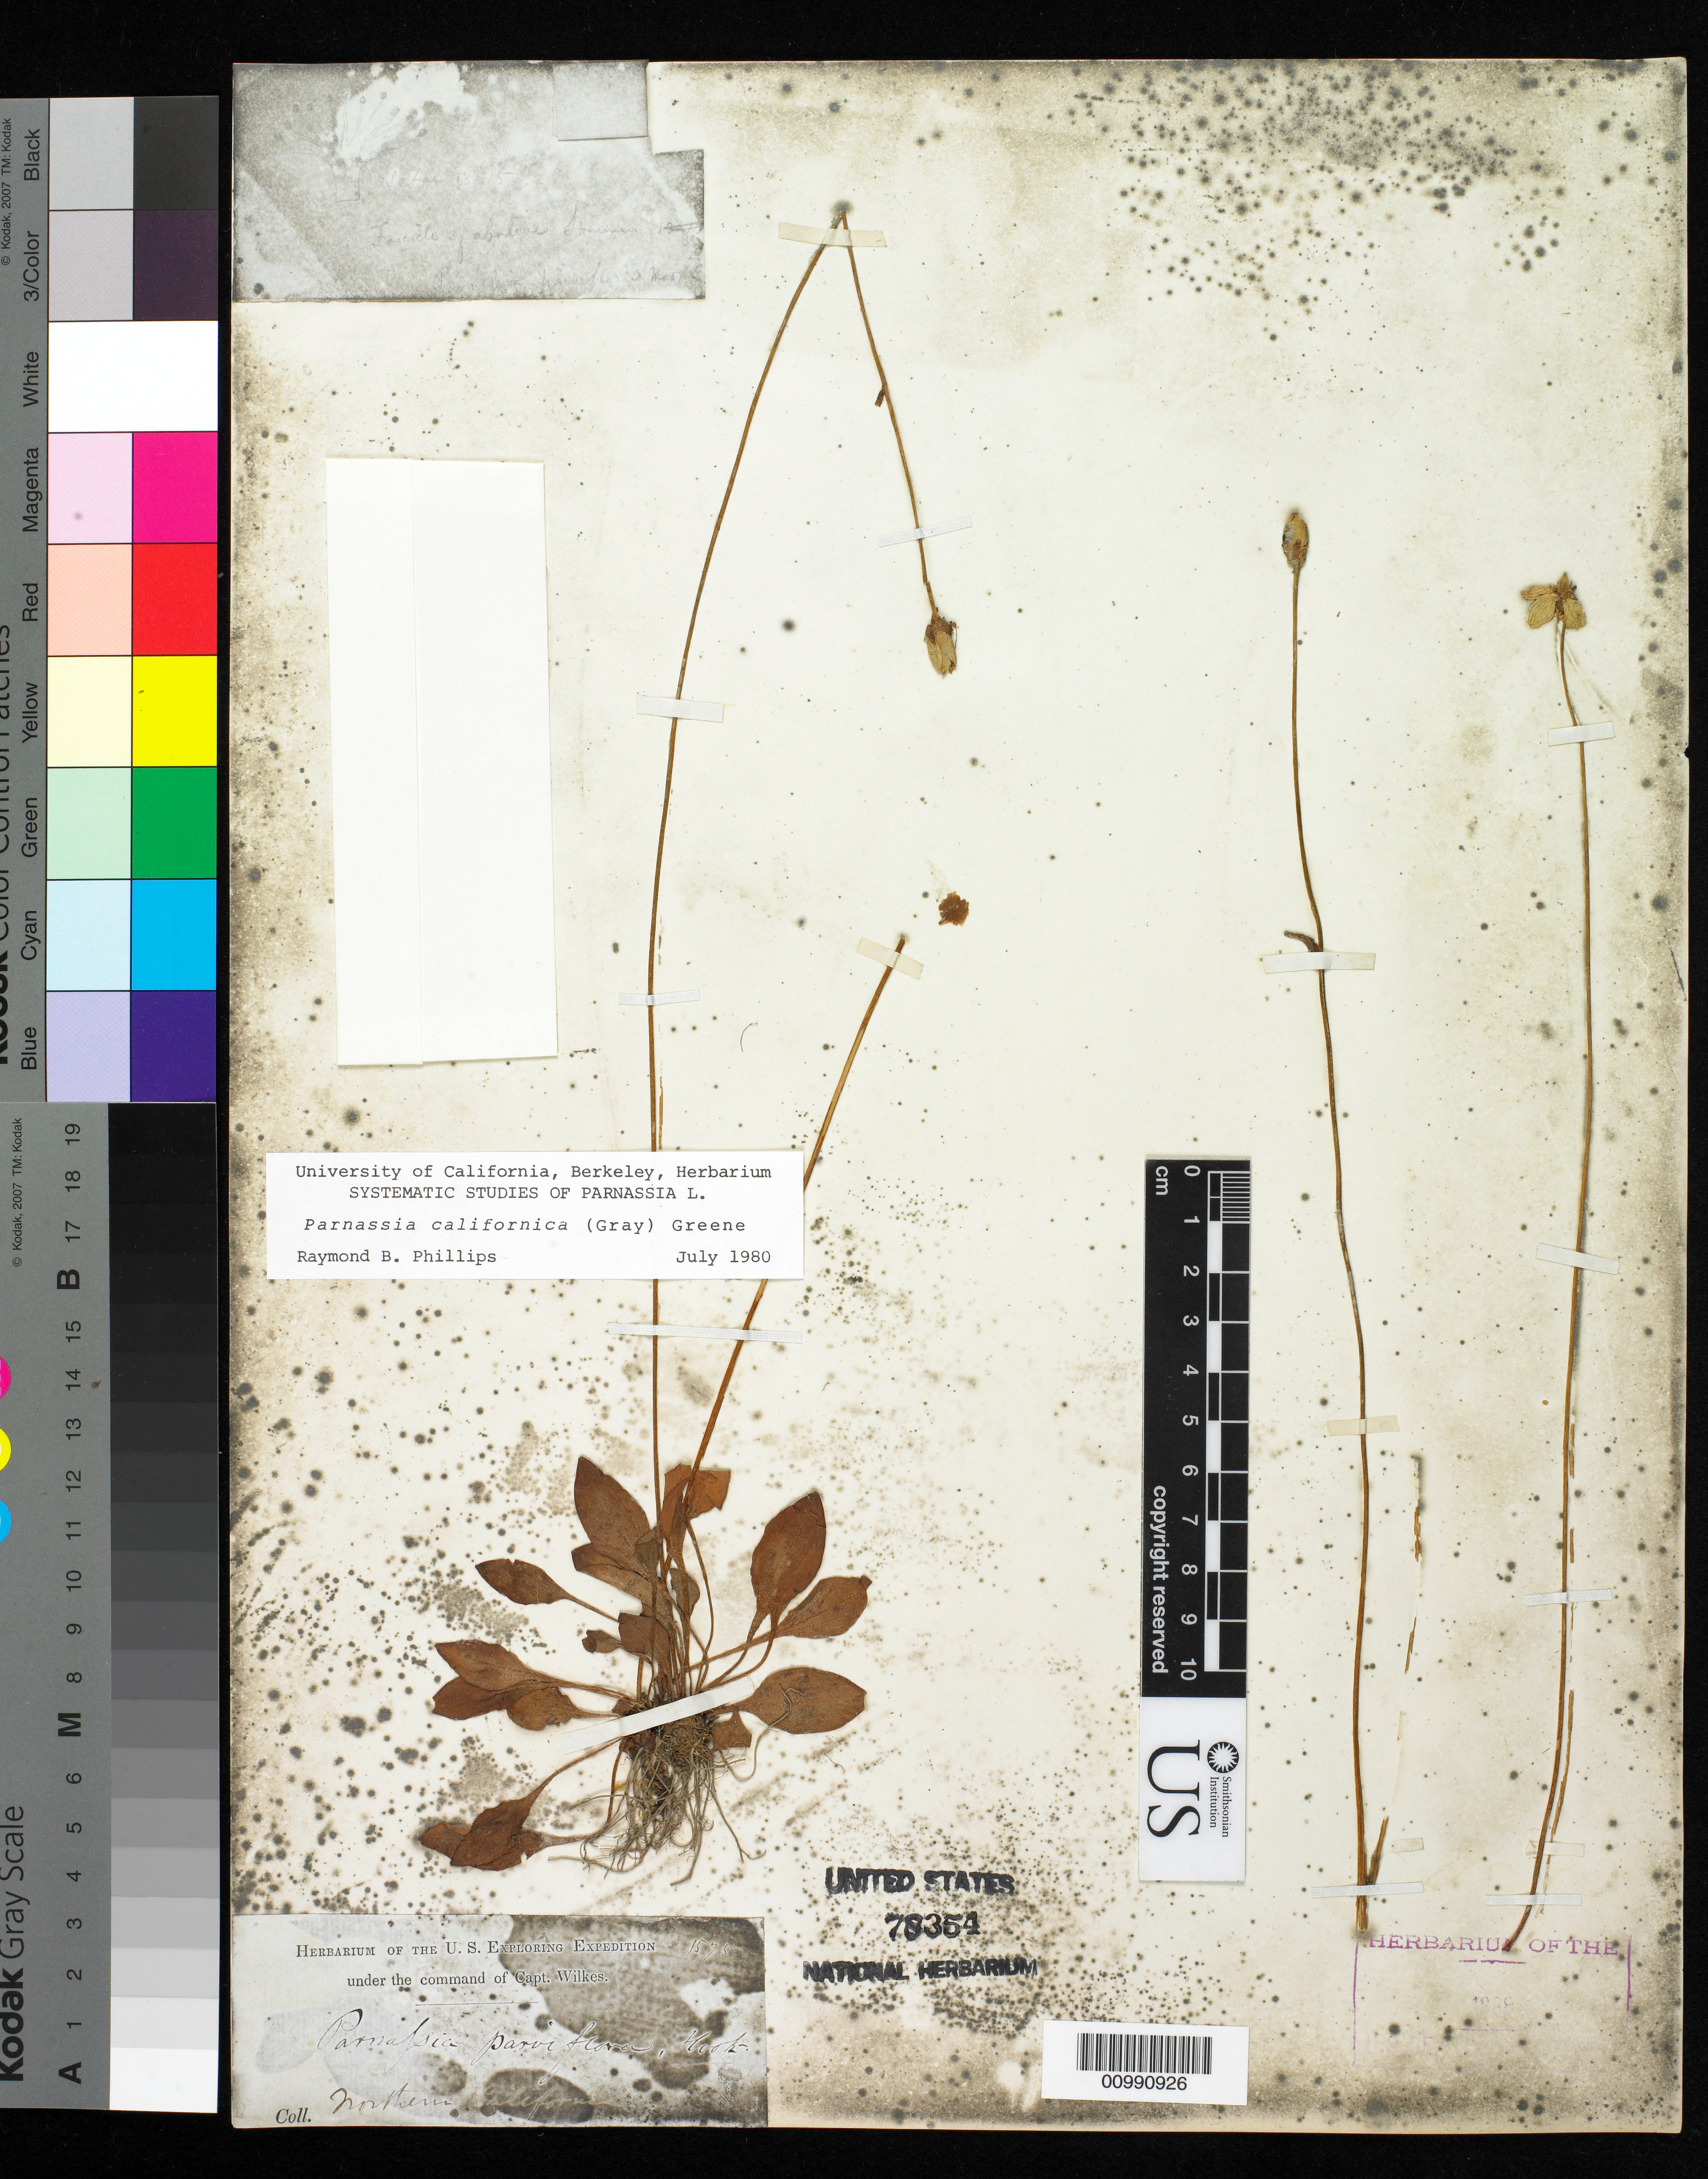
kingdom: Plantae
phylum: Tracheophyta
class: Magnoliopsida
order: Celastrales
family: Parnassiaceae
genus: Parnassia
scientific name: Parnassia californica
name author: (A. Gray) Greene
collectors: Wilkes Explor. Exped.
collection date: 1838/1842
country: United States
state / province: California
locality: Northern California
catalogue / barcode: US 78354